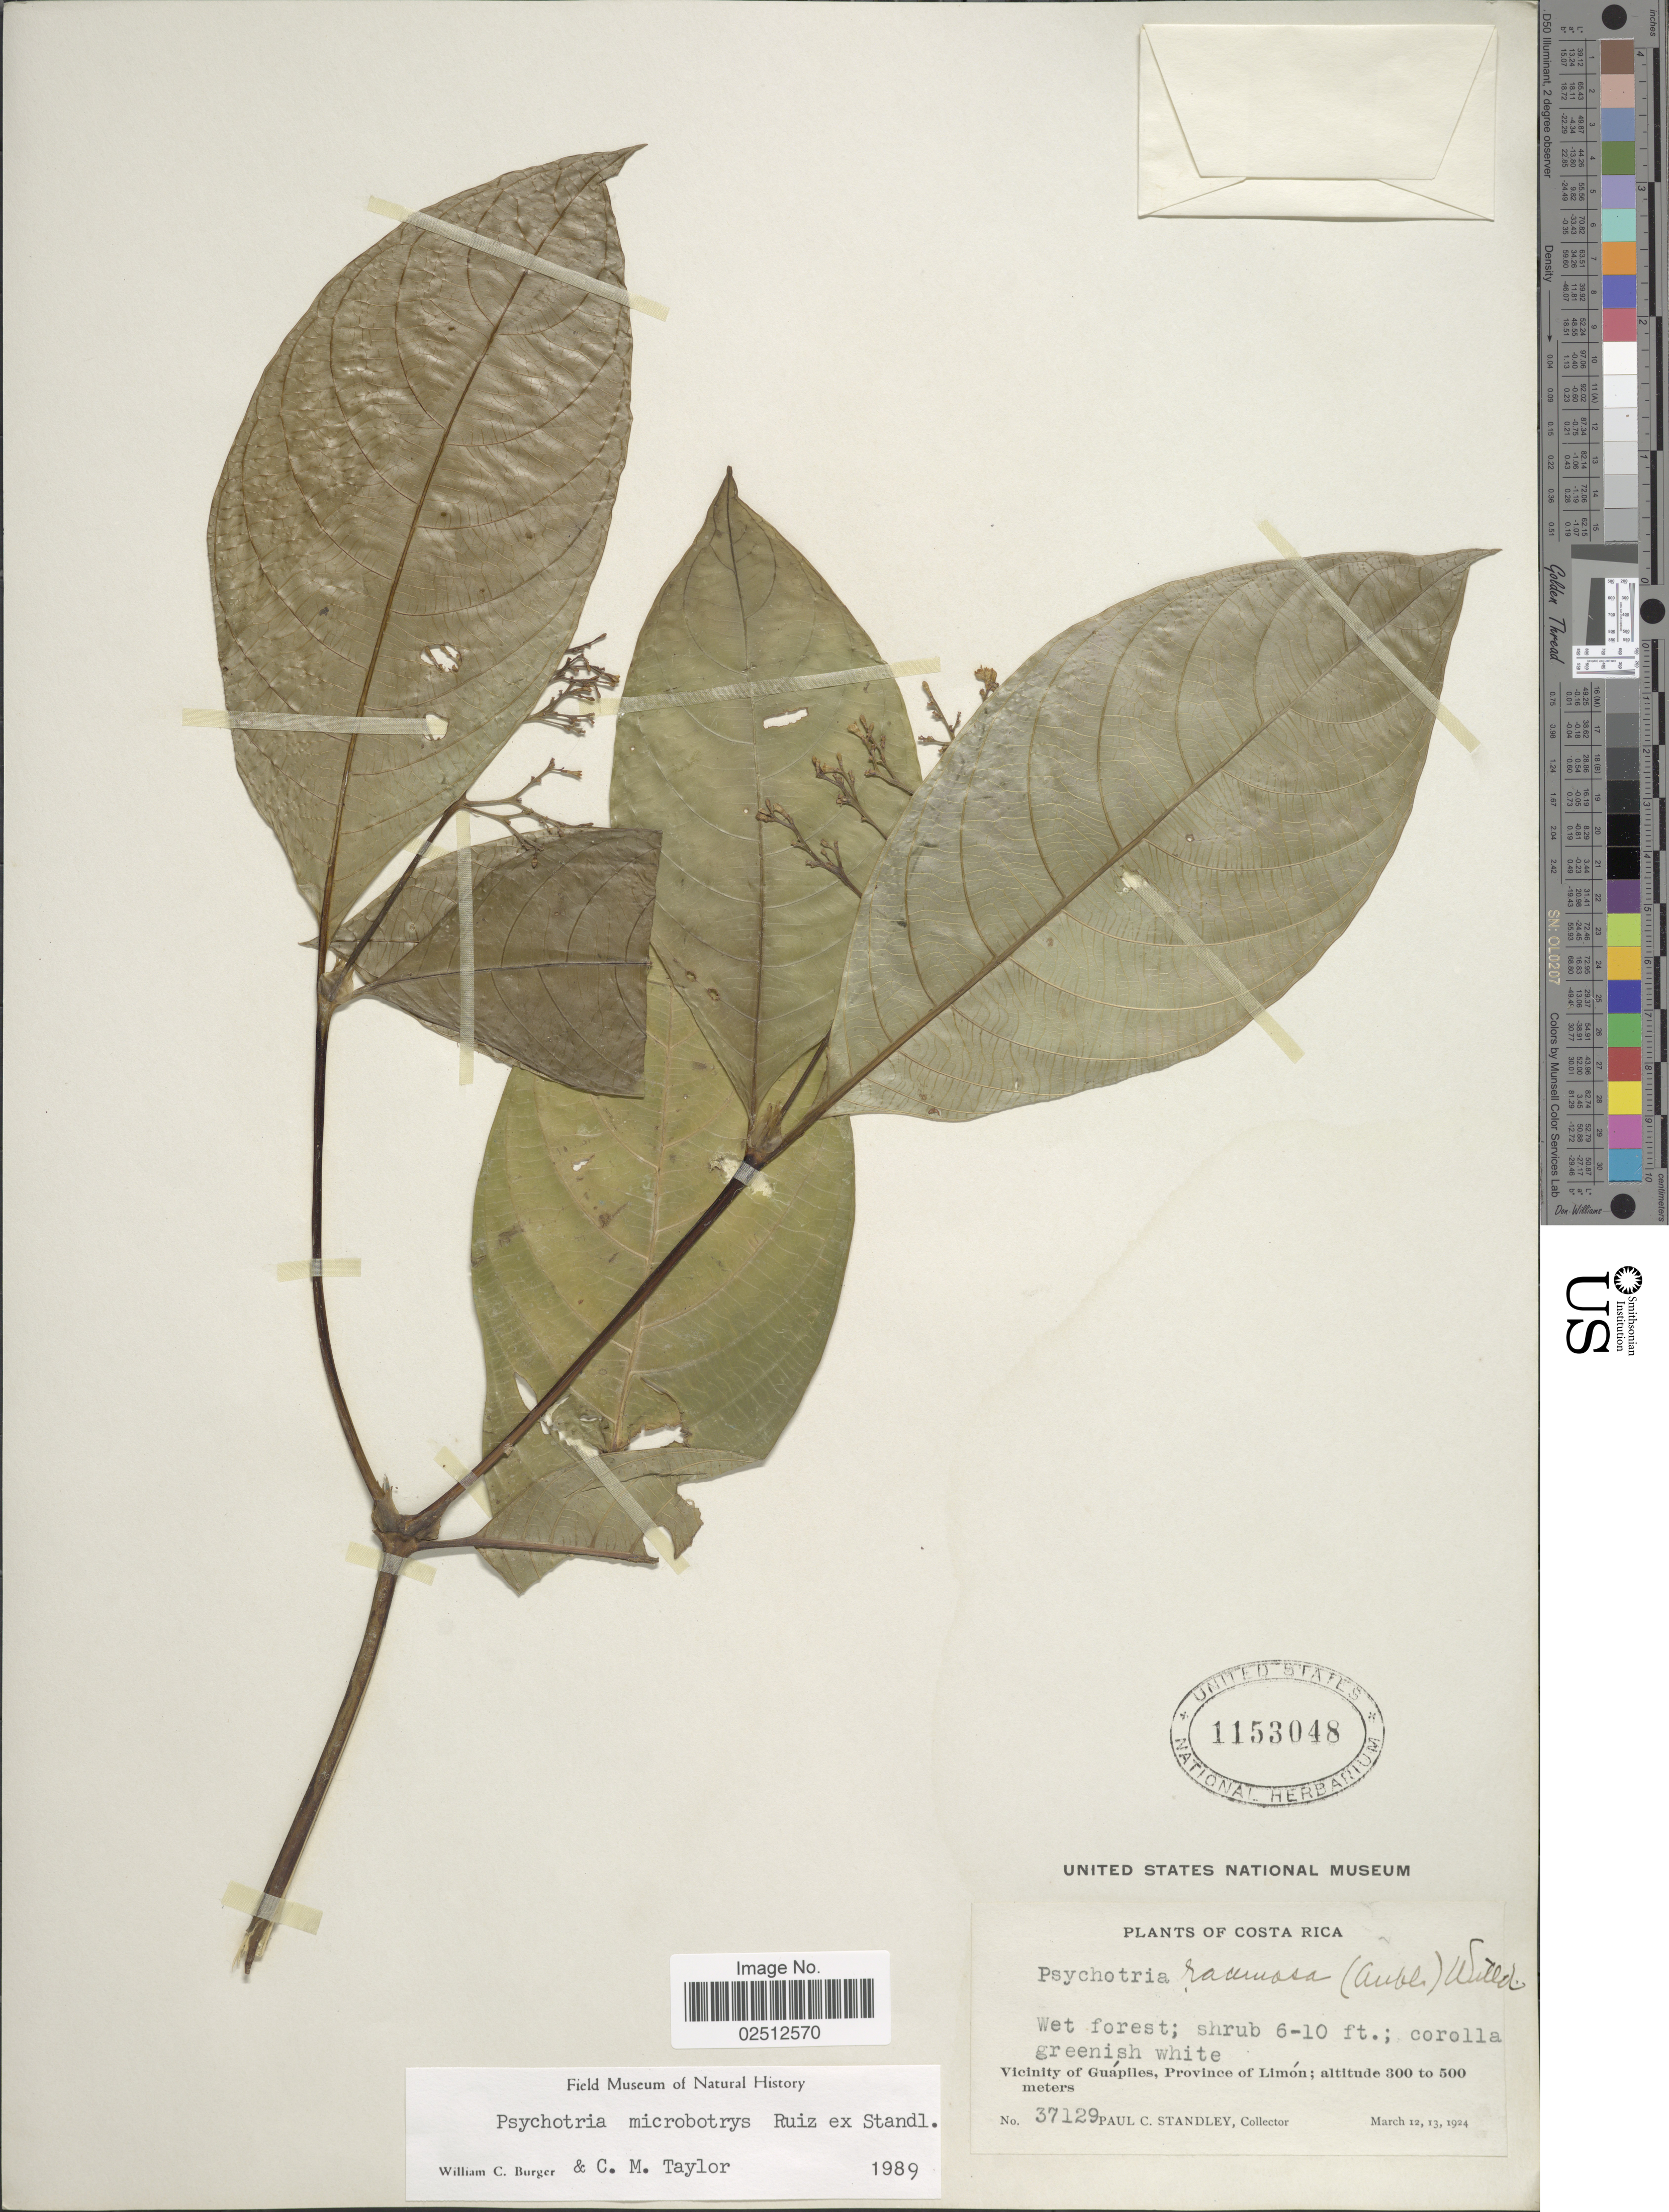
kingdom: Plantae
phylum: Tracheophyta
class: Magnoliopsida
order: Gentianales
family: Rubiaceae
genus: Psychotria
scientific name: Psychotria microbotrys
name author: Ruiz ex Standl.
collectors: P. C. Standley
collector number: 37129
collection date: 1924-03-12/1924-03-13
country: Costa Rica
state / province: Limón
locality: Vicinity of Guapiles, Province of Limon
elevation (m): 300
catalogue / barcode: US 1153048